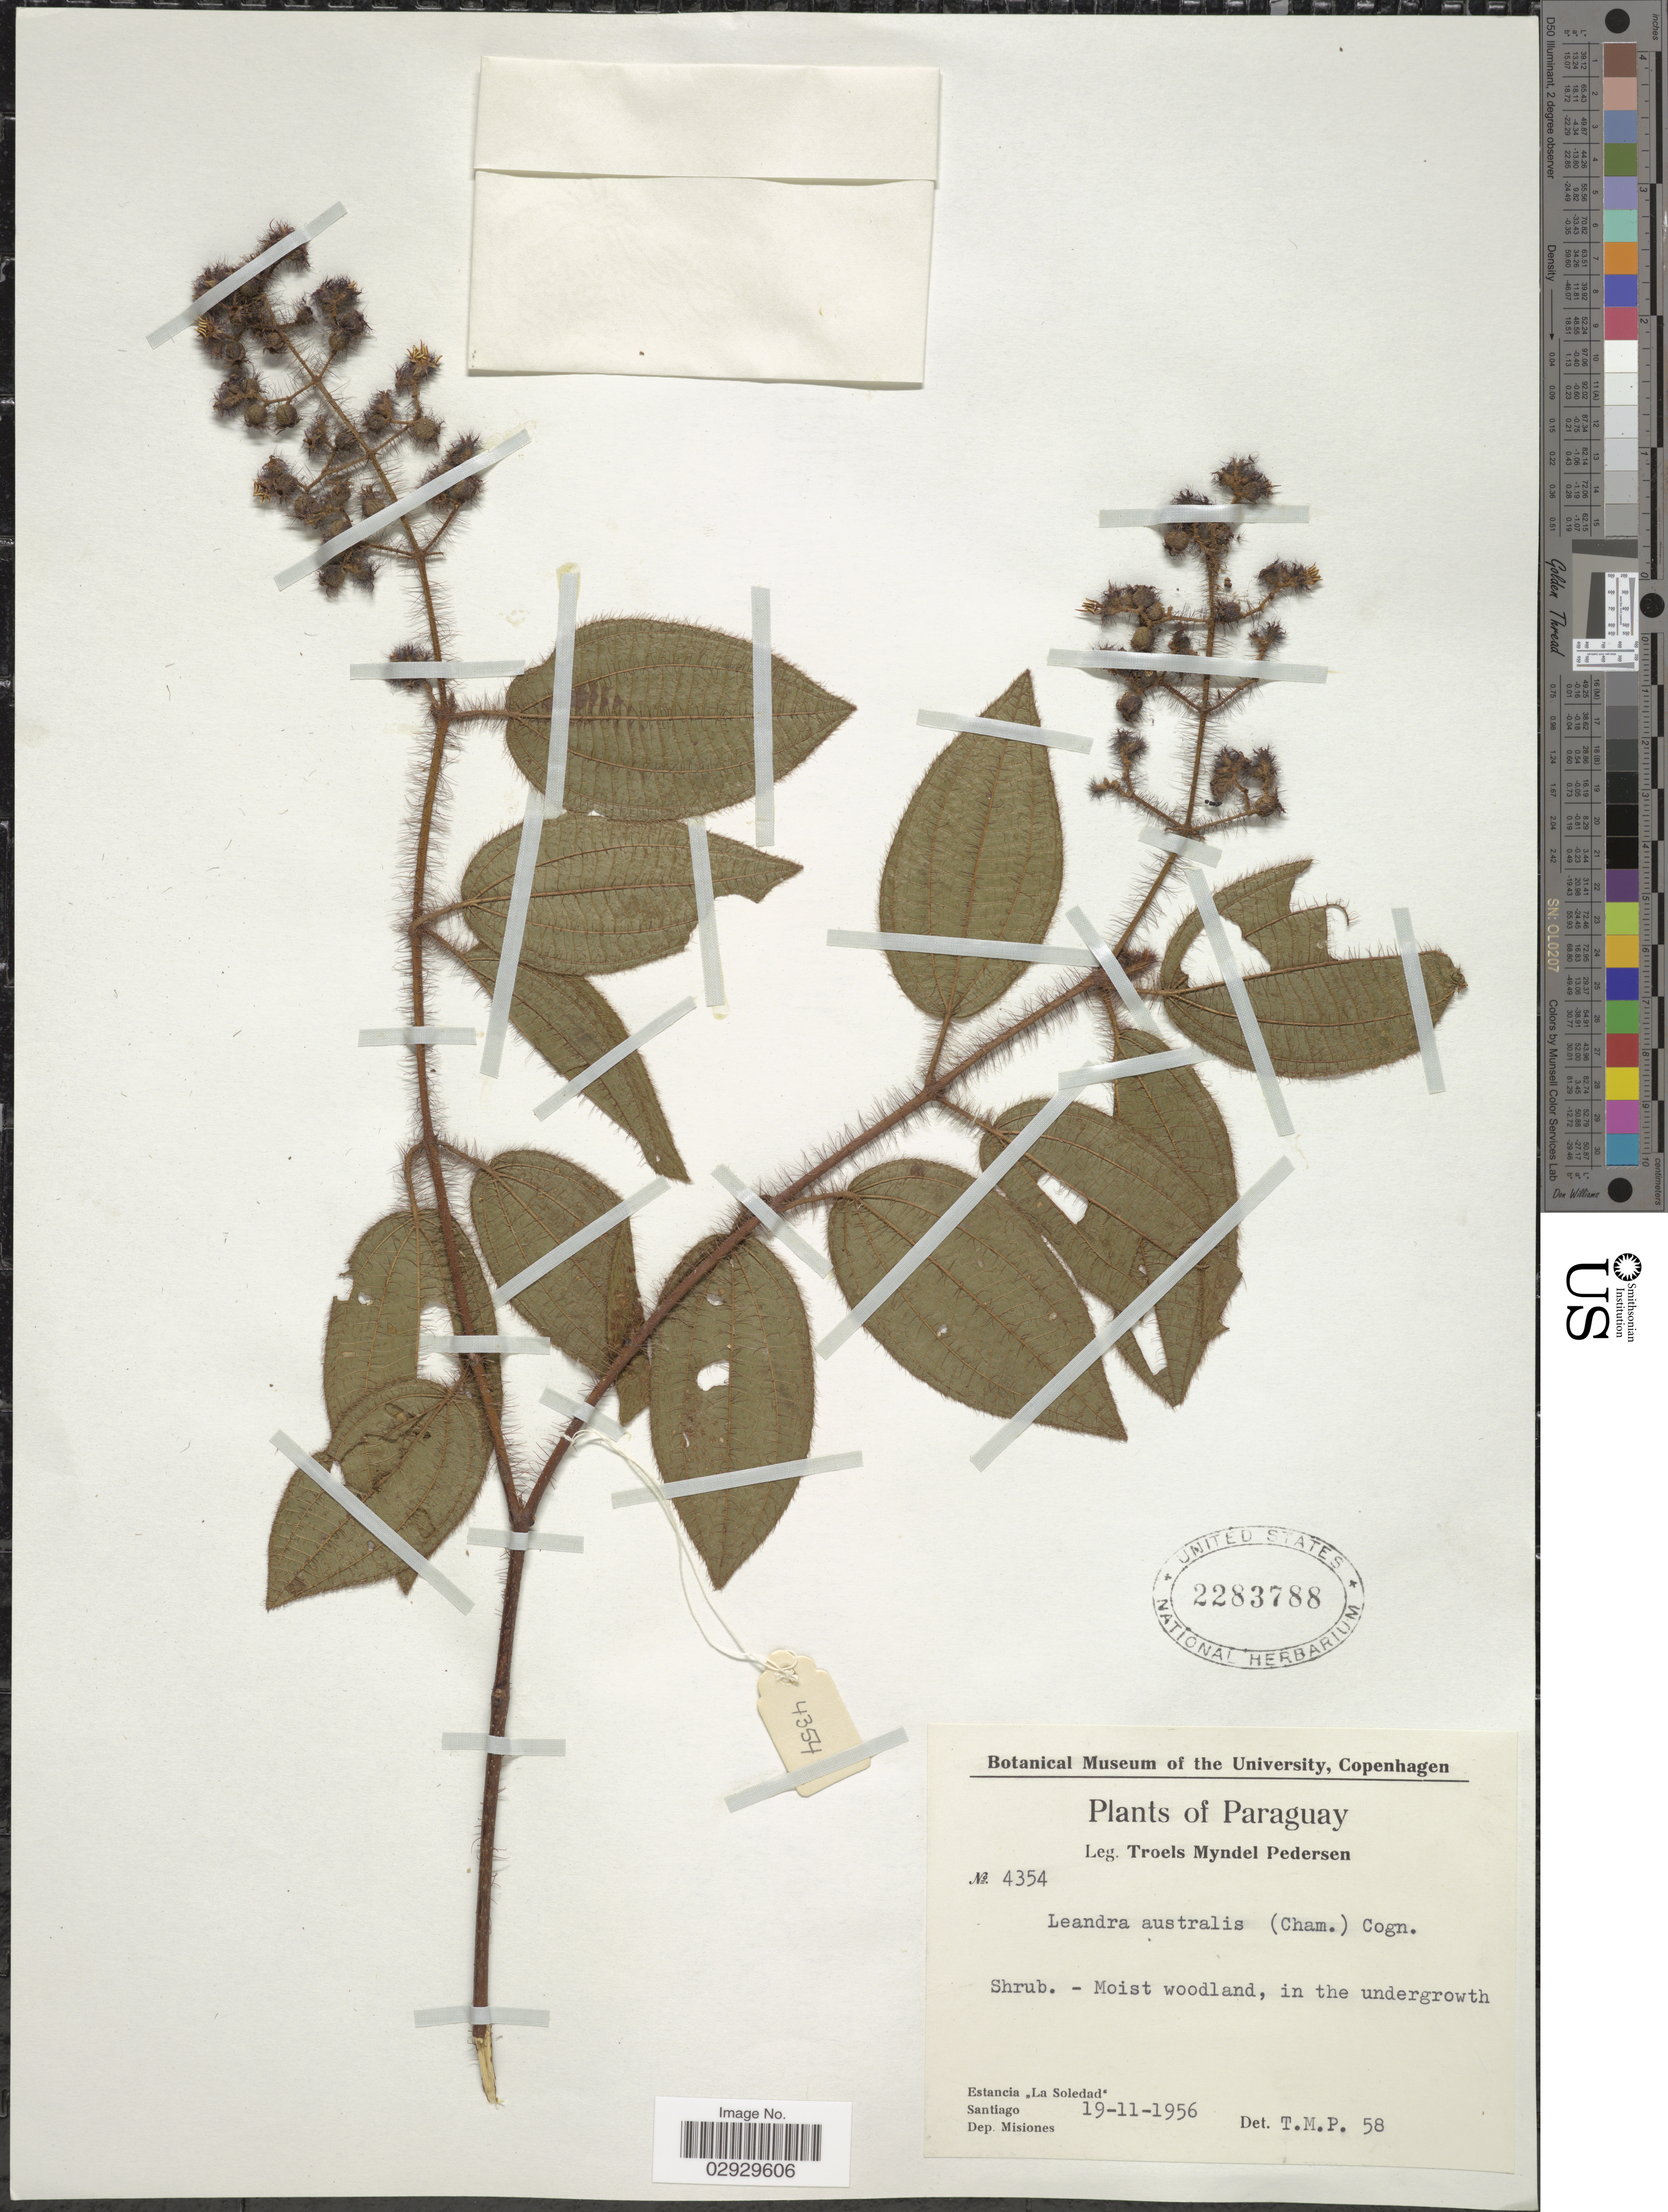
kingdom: Plantae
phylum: Tracheophyta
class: Magnoliopsida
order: Myrtales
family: Melastomataceae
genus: Leandra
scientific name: Leandra australis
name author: (Cham.) Cogn.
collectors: T. Pederson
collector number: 4354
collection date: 1956-11-19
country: Paraguay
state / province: Misiones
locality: Estancia "La Soledad" Santiago. Dep. Misiones.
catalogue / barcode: US 2283788